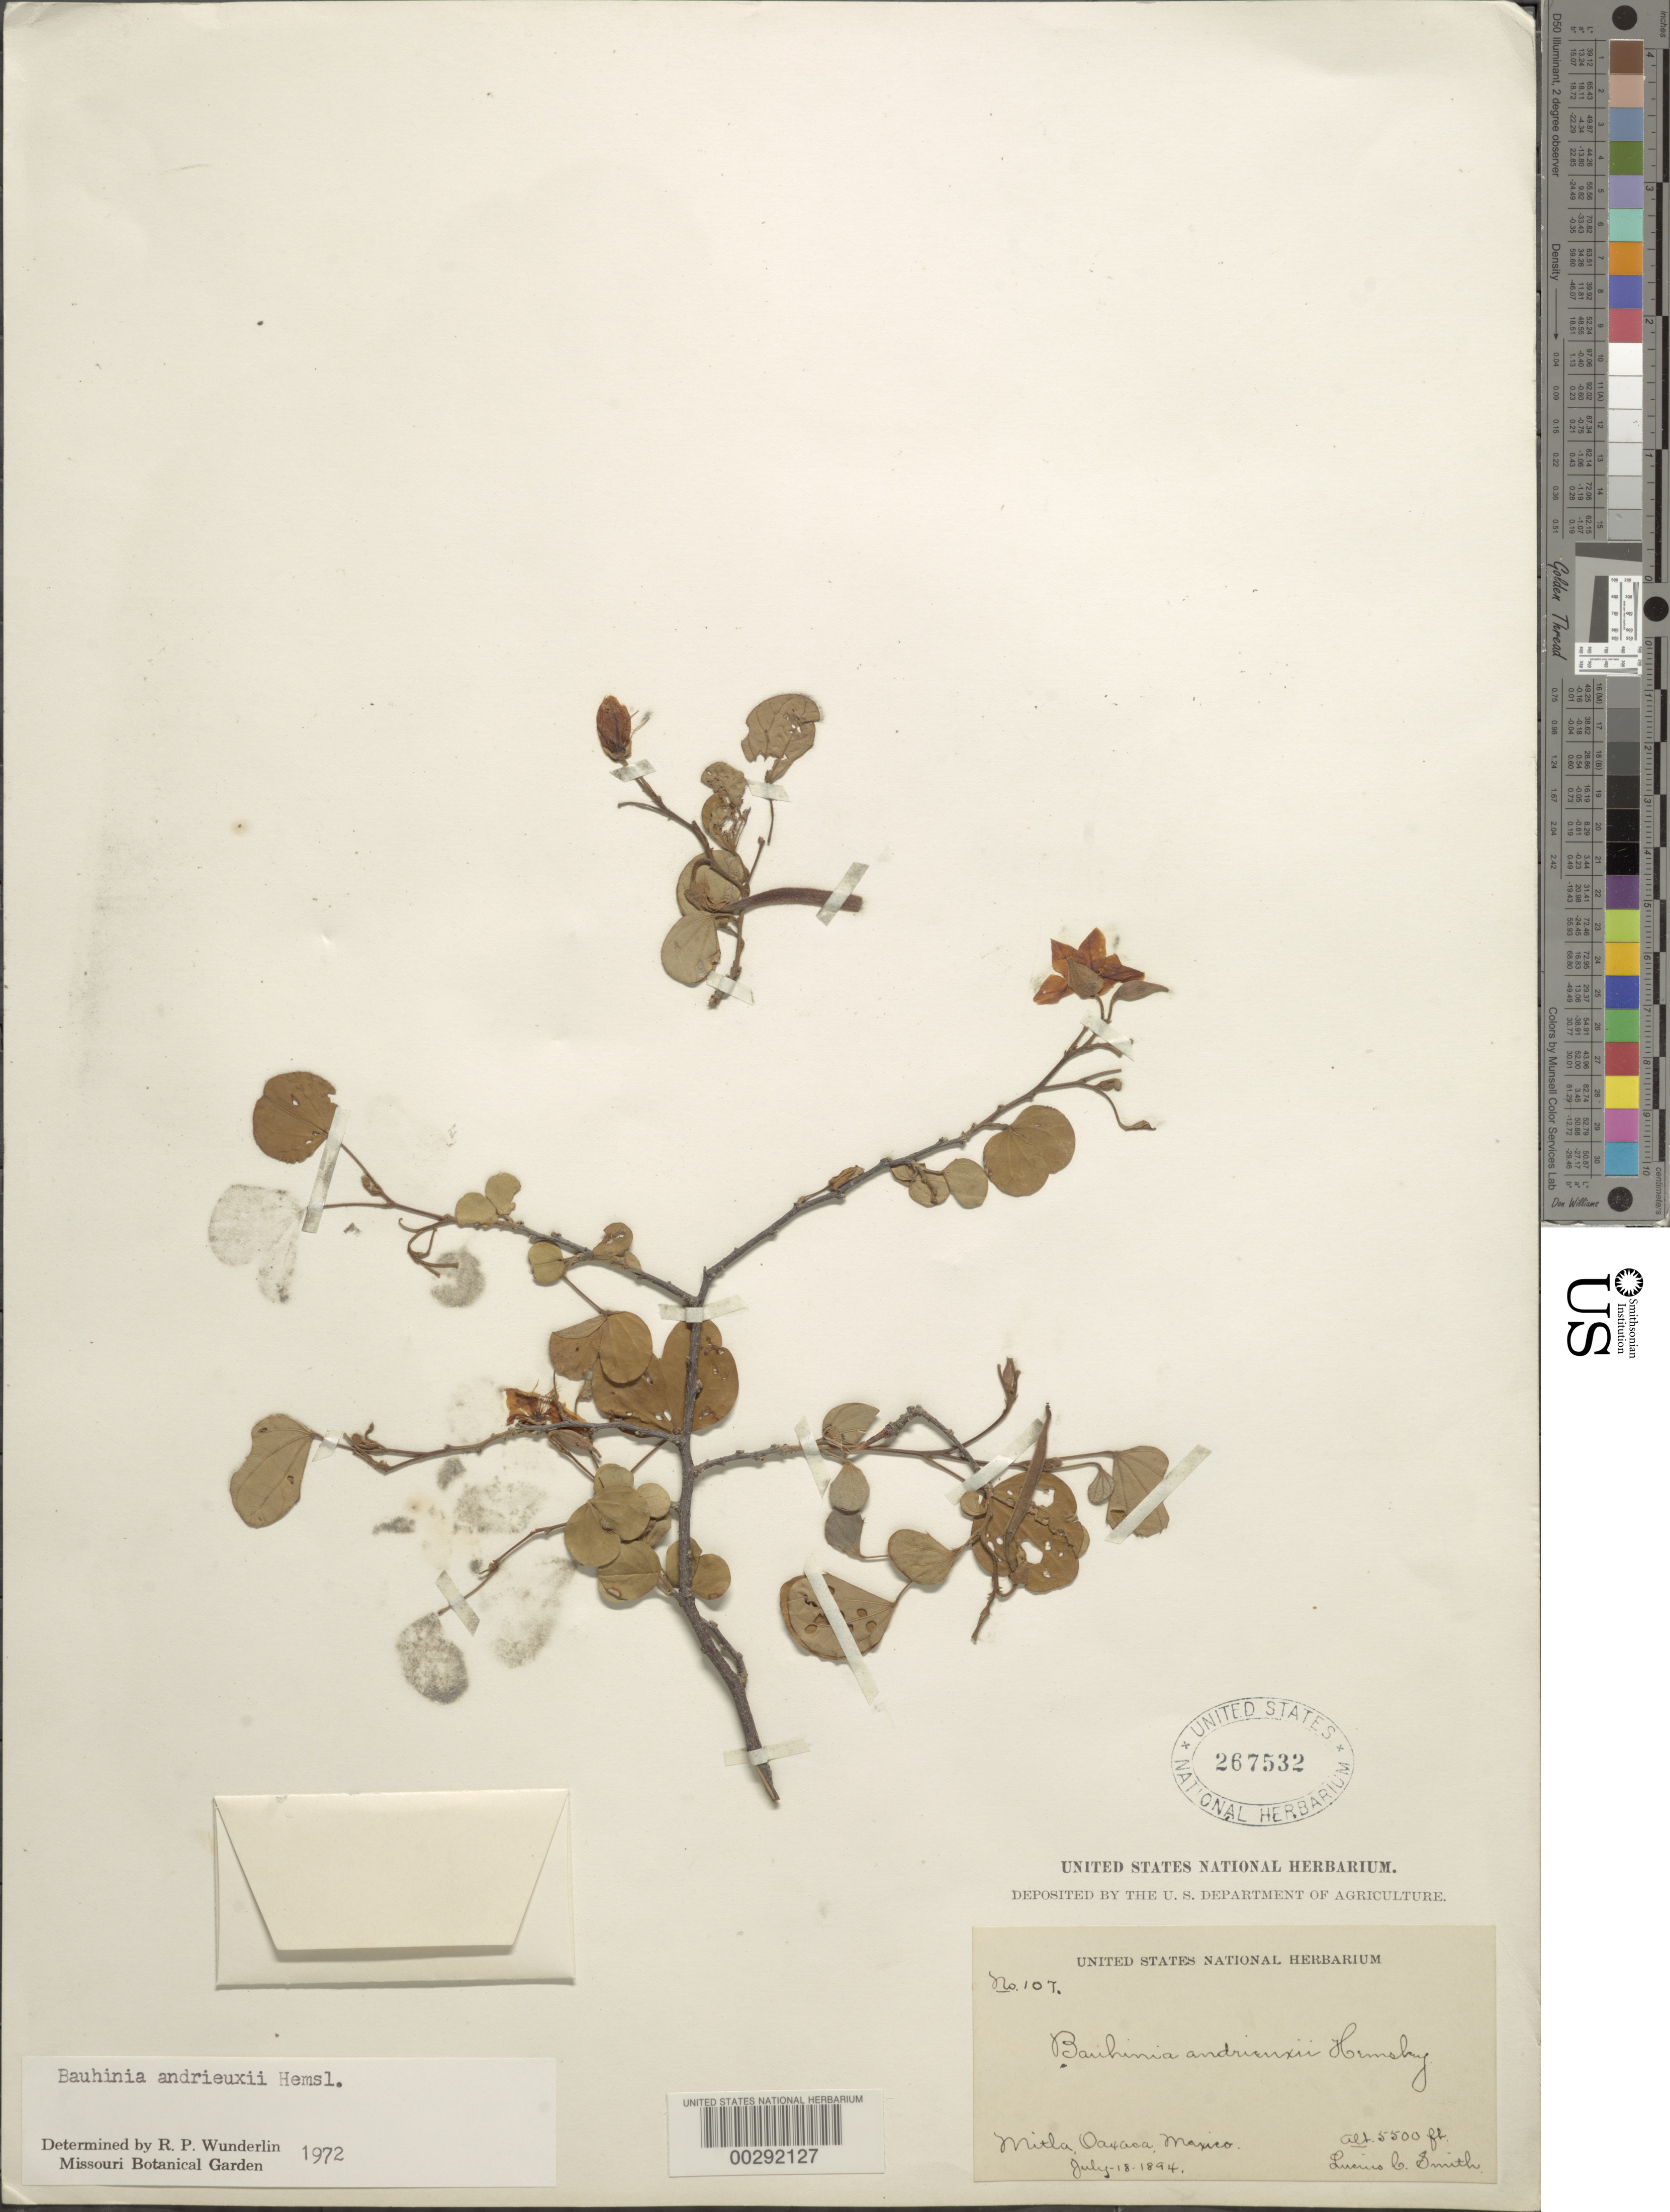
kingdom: Plantae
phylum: Tracheophyta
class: Magnoliopsida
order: Fabales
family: Fabaceae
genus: Bauhinia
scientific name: Bauhinia andrieuxii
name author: Hemsl.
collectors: L. C. Smith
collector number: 107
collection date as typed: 18 Jul 1894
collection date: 1894-07-18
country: Mexico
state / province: Oaxaca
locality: Mitla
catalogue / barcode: US 267532